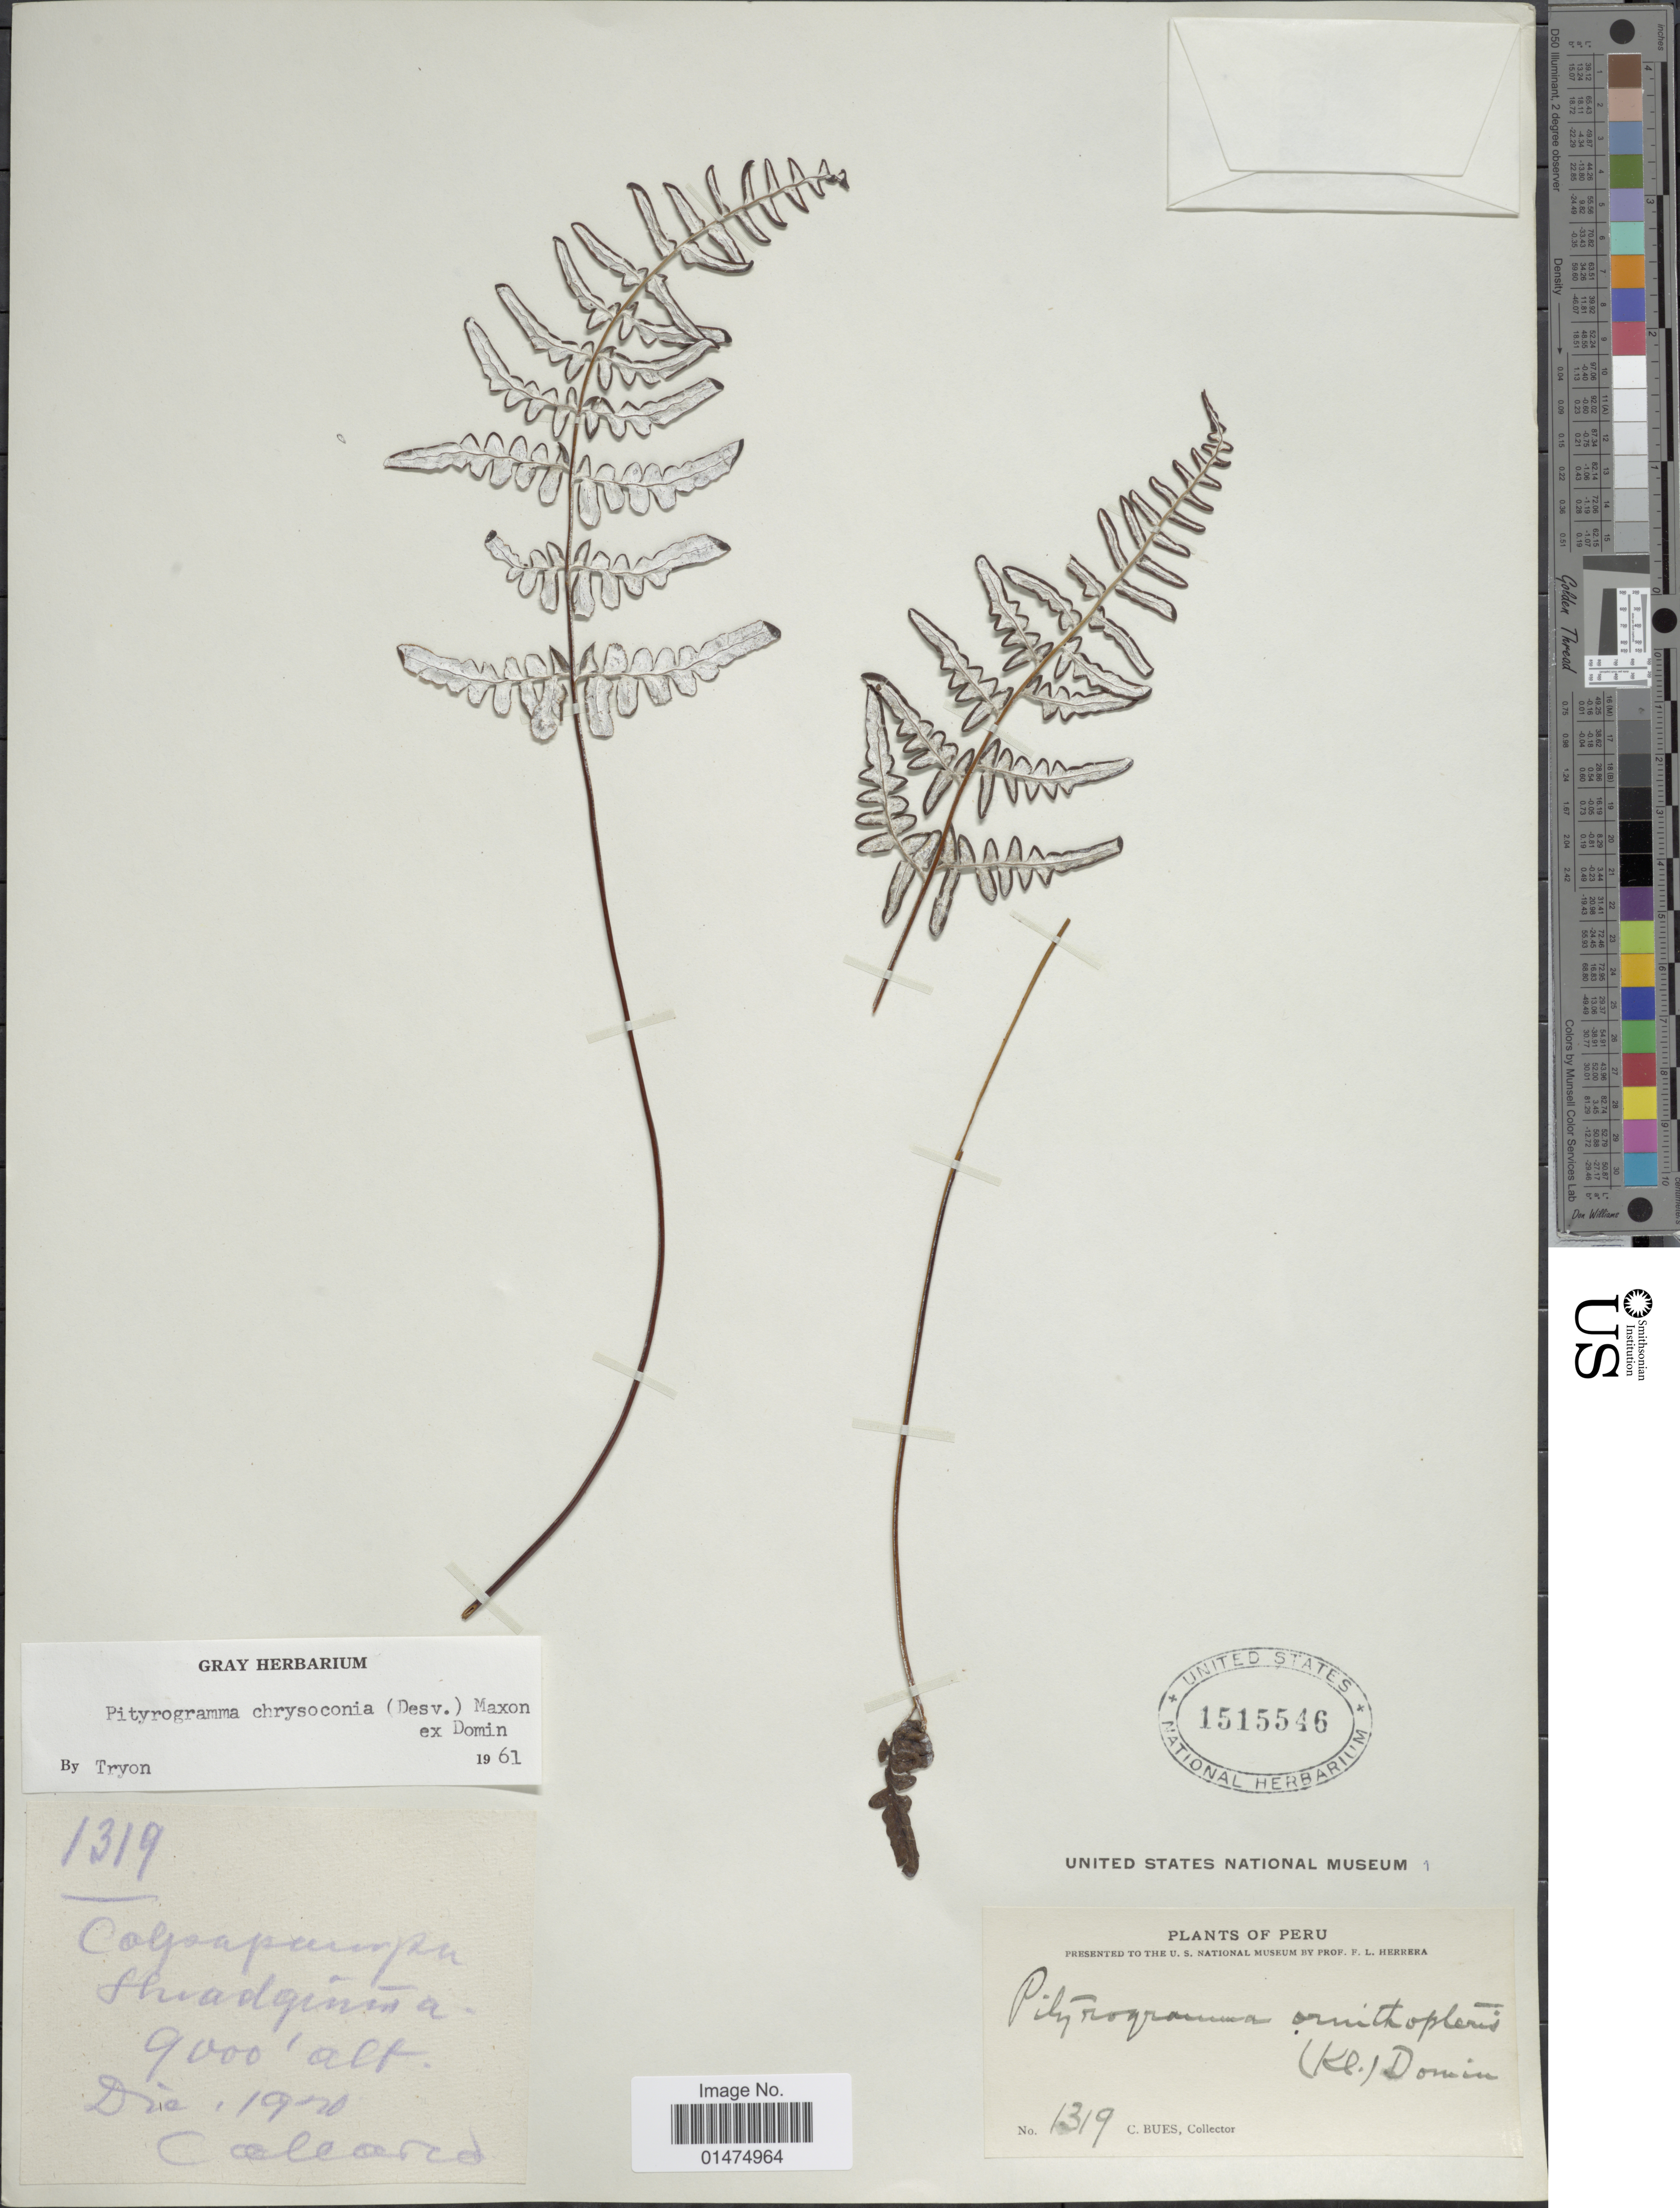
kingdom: Plantae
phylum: Tracheophyta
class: Polypodiopsida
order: Polypodiales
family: Pteridaceae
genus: Pityrogramma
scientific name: Pityrogramma chrysoconia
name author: (Desv.) Maxon ex Domin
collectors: C. Bues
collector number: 1319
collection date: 1910-12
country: Peru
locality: Colpapampa, Huadquina, Peru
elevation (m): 2743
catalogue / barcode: US 1515546